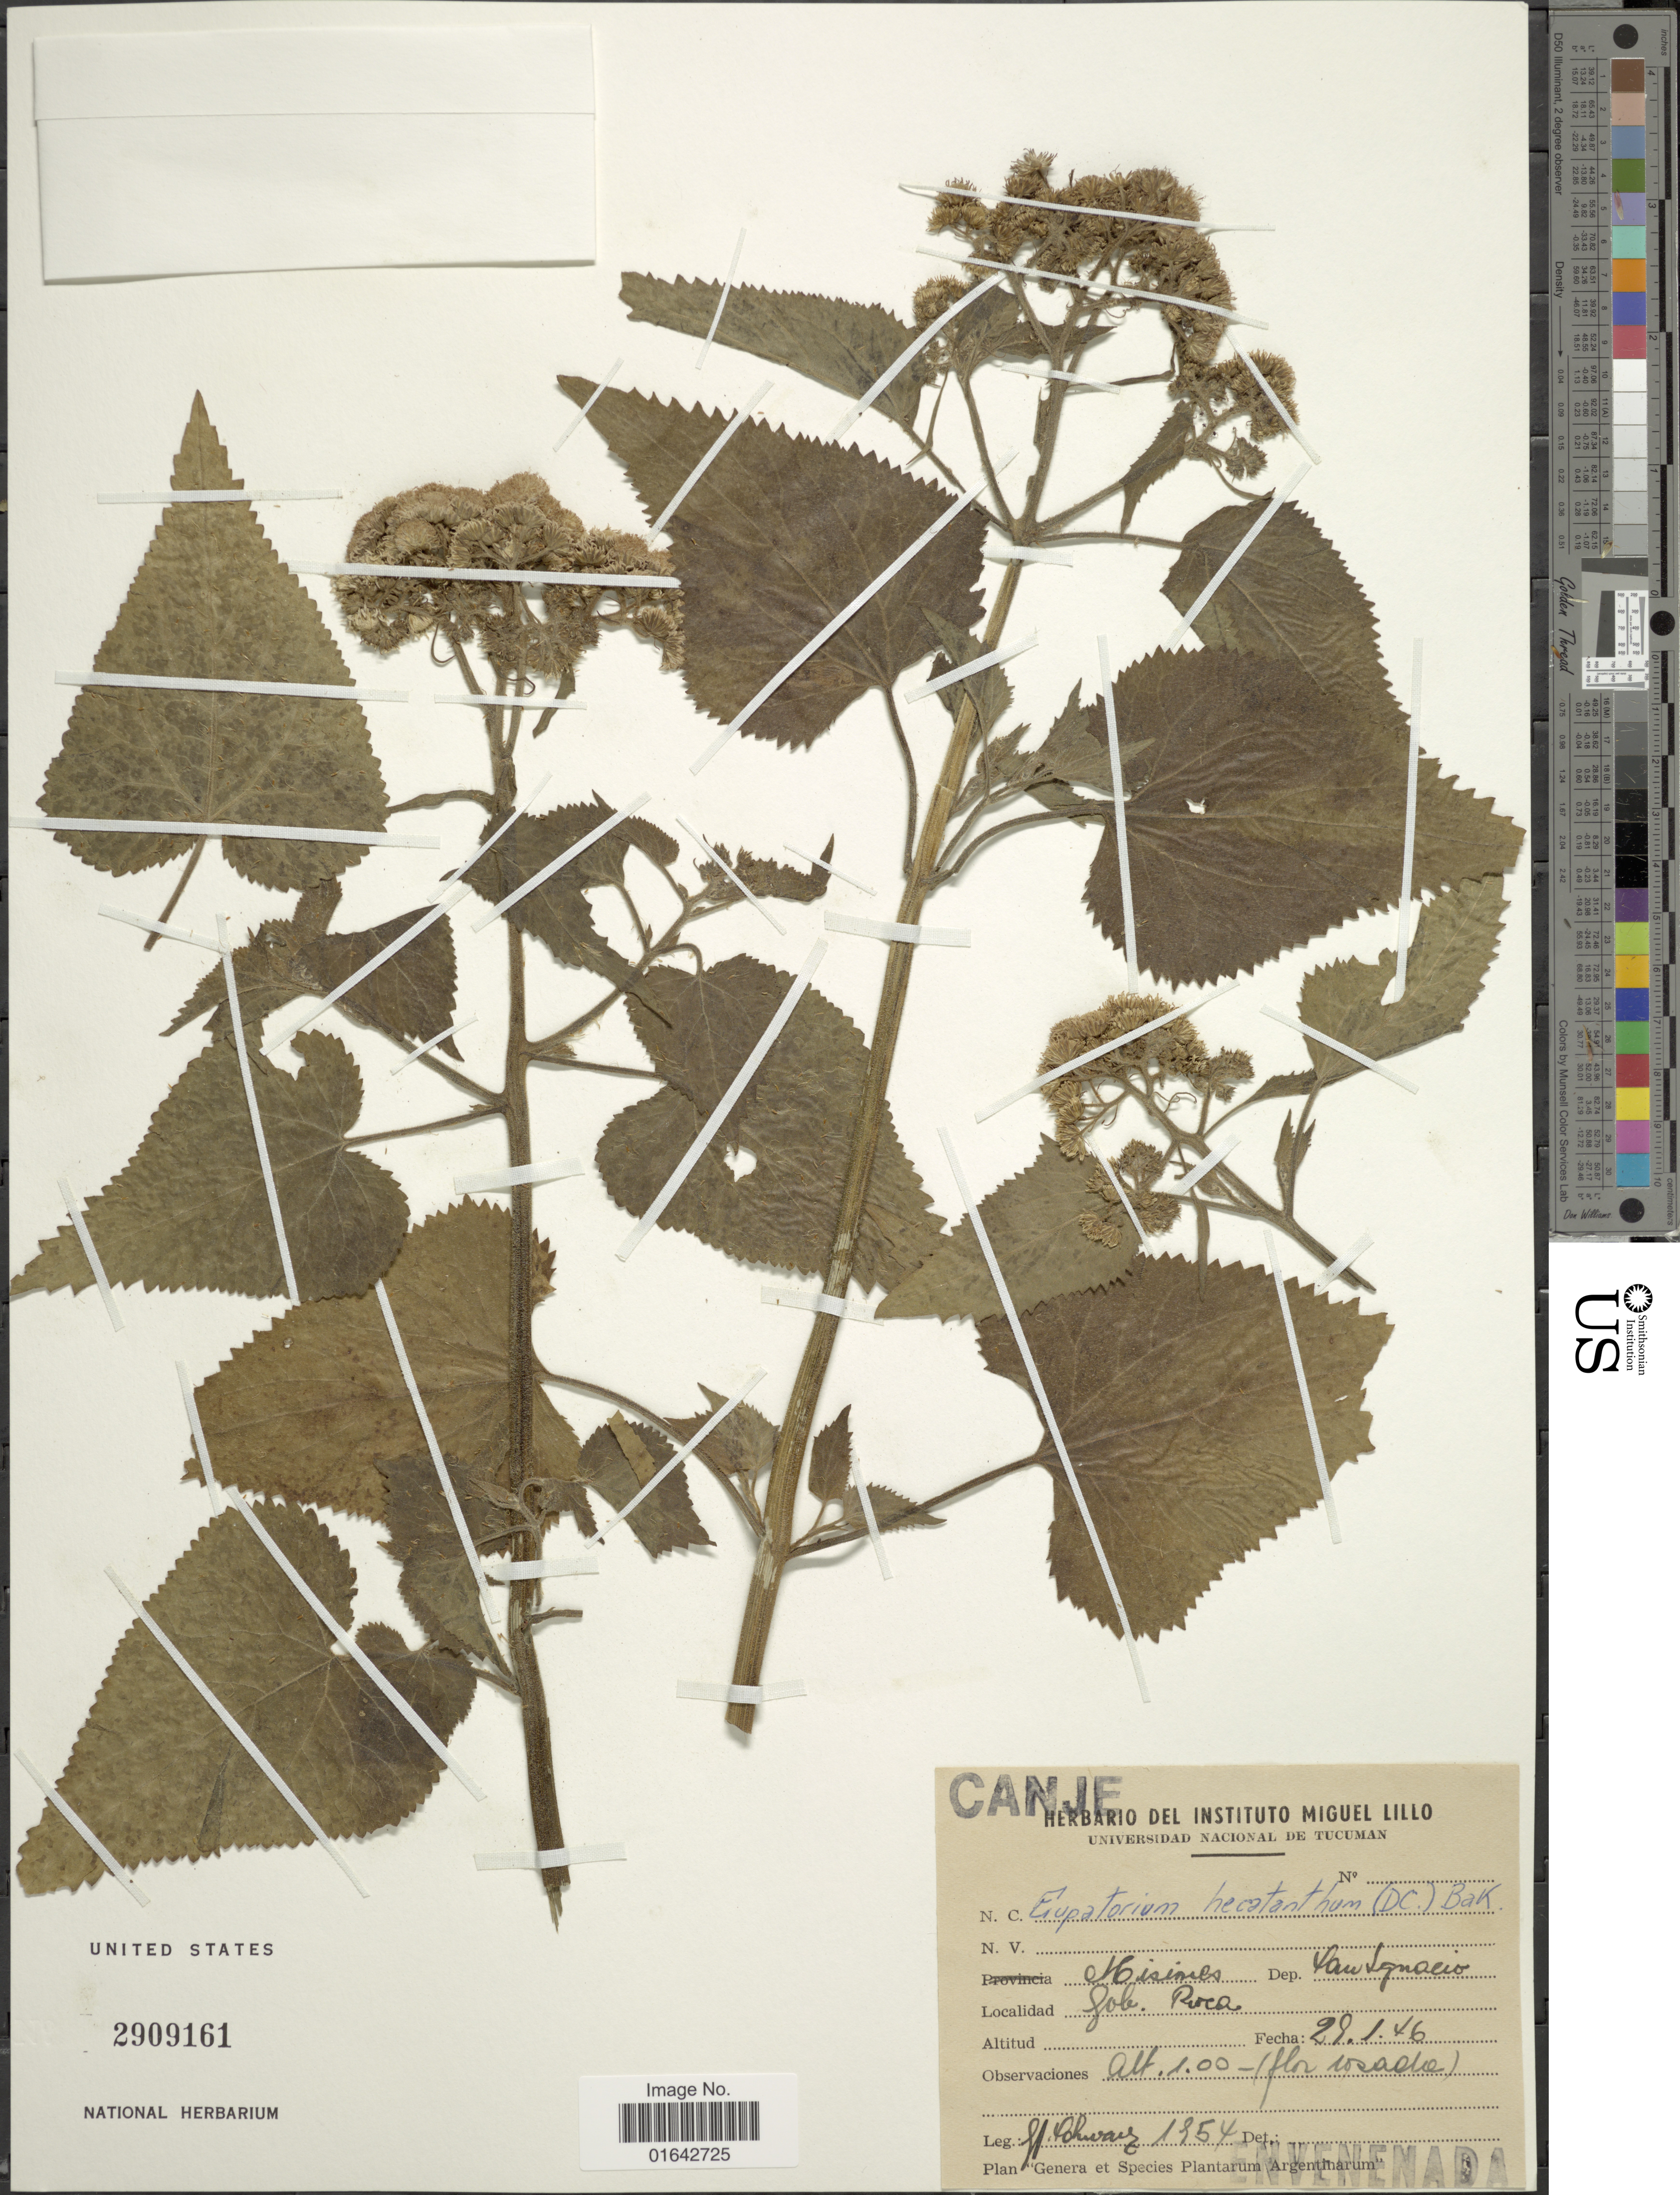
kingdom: Plantae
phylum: Tracheophyta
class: Magnoliopsida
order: Asterales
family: Asteraceae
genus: Urolepis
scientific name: Urolepis hecatantha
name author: (DC.) R.M. King & H. Rob.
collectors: F. Schwarz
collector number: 1354*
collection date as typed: Transcribed d/m/y: 28/1/46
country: Argentina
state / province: Misiones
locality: Misiones, Dep. San Ignacio, Fob. Roca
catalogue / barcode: US 2909161